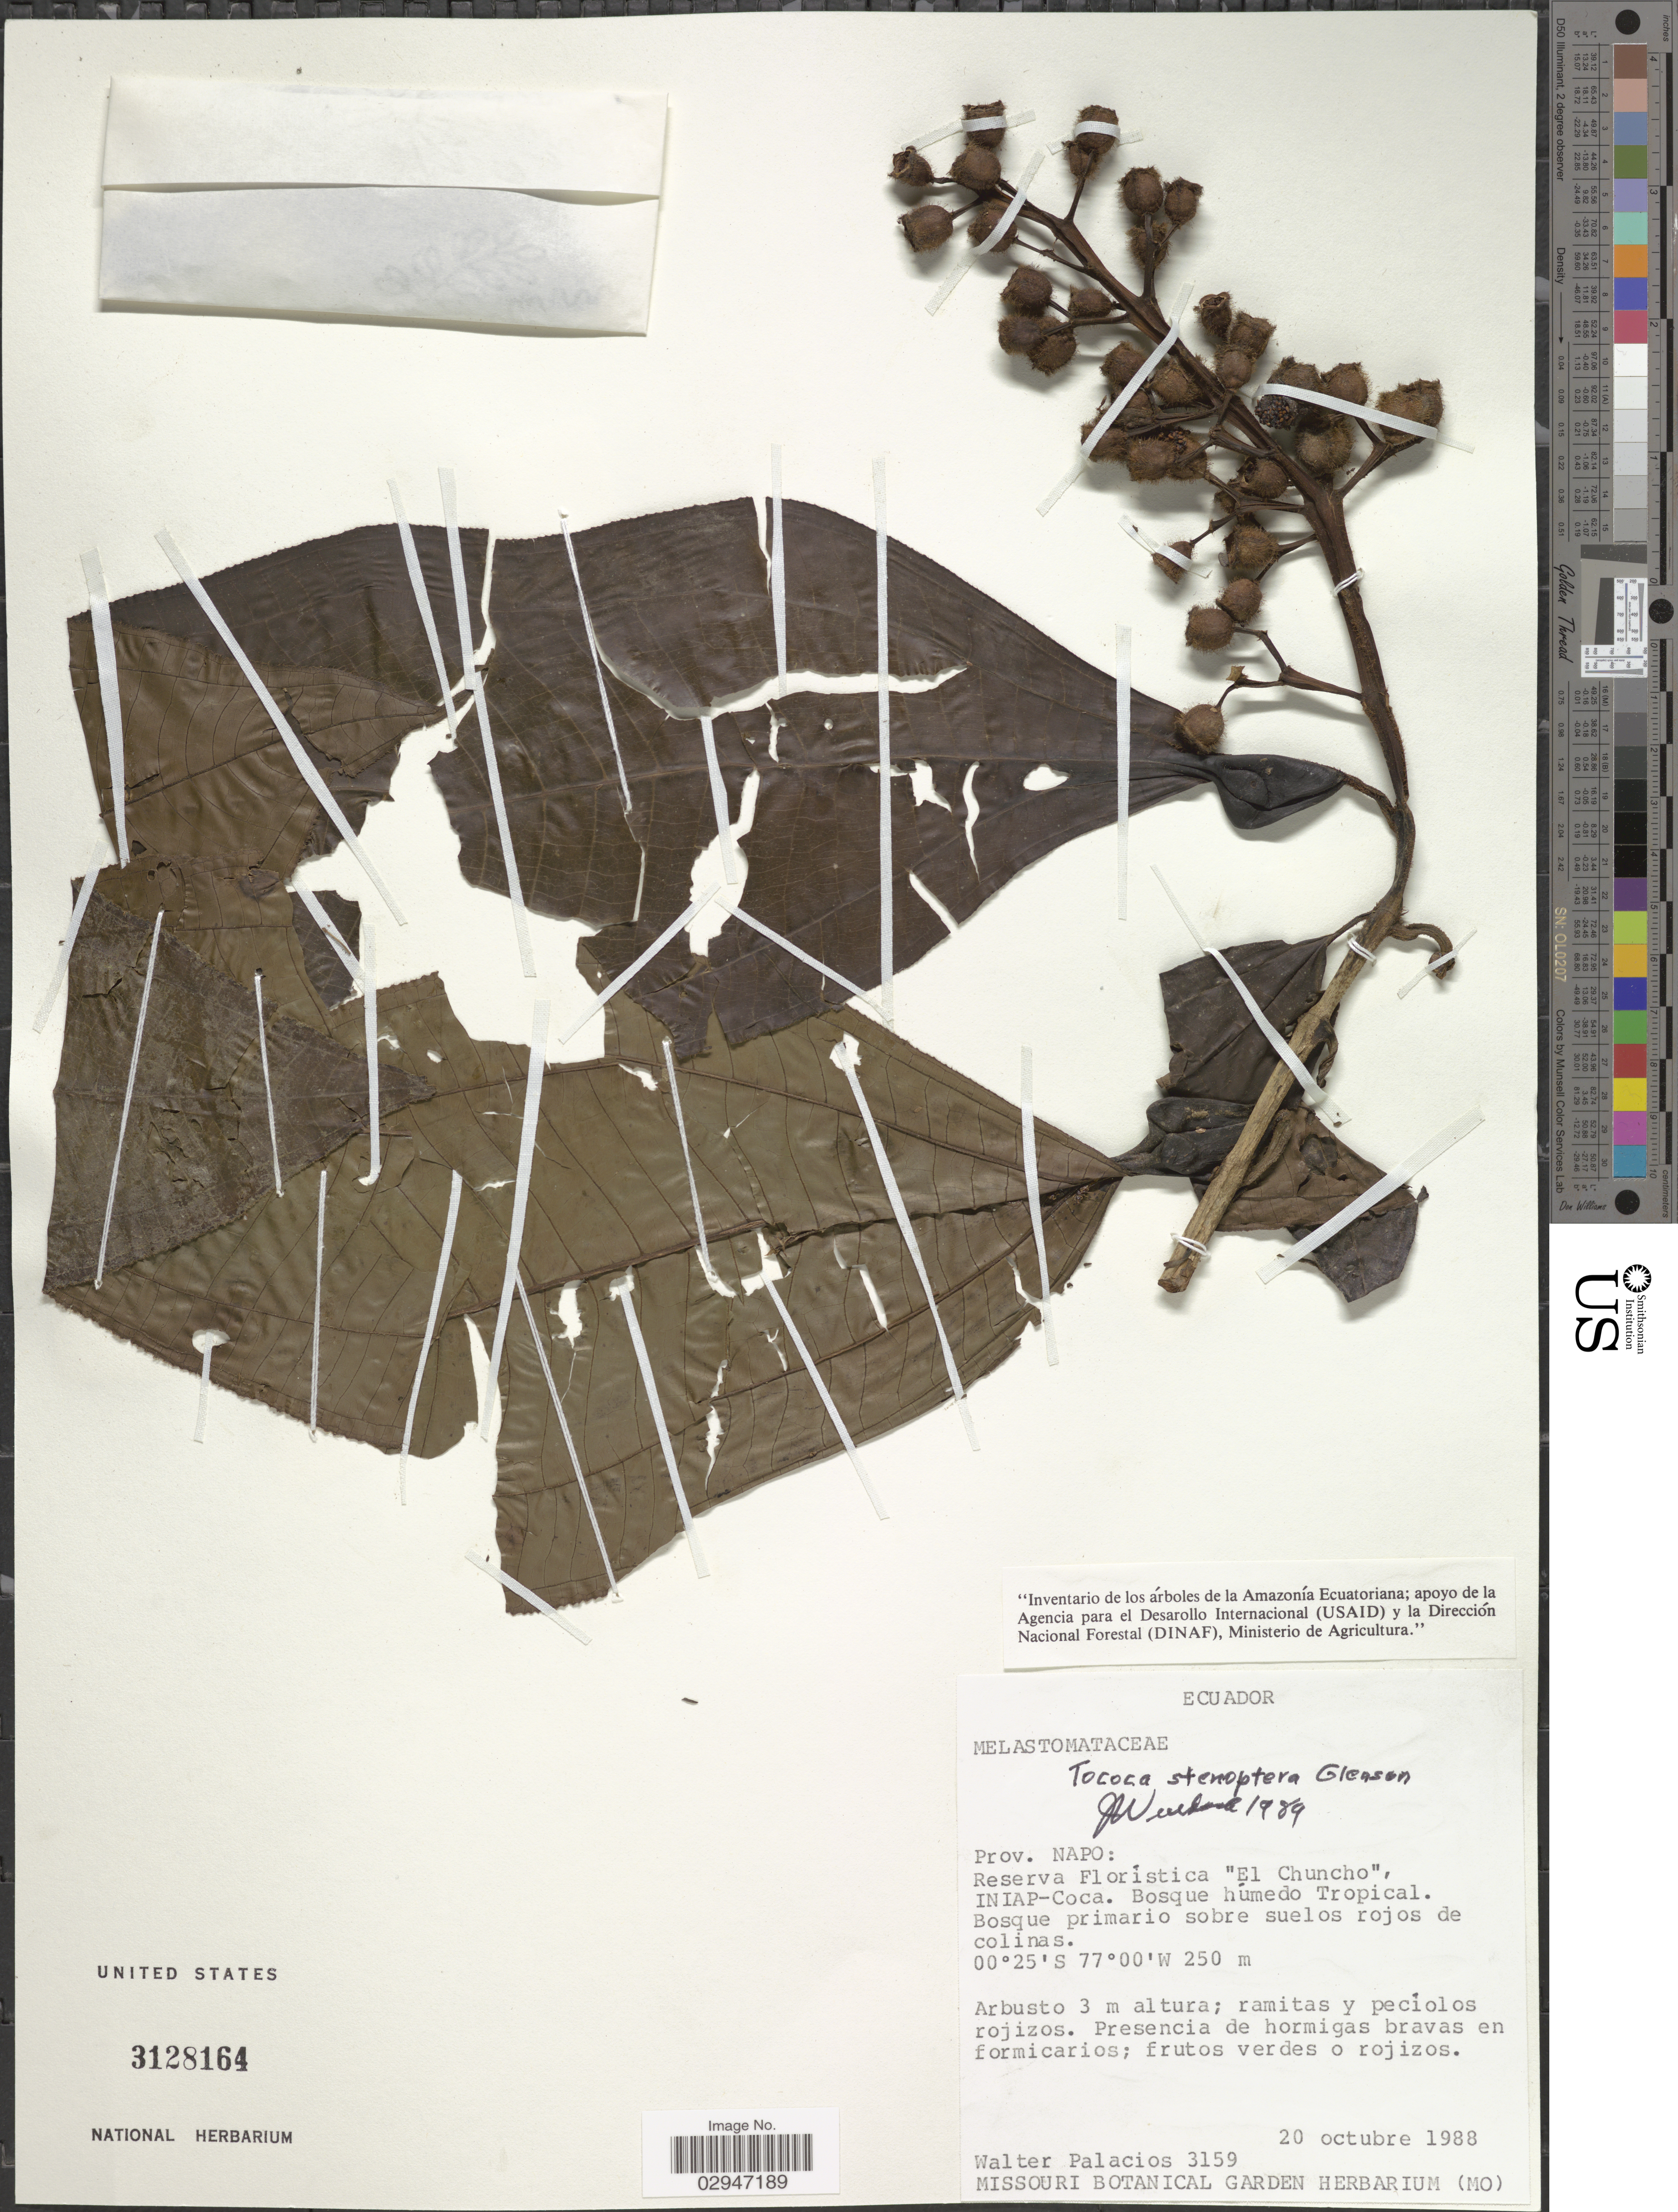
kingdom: Plantae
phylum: Tracheophyta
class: Magnoliopsida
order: Myrtales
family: Melastomataceae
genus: Tococa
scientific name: Tococa stenoptera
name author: Gleason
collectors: W. Palacios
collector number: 3159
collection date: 1988-10-20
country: Ecuador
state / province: Napo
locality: Reserva Florística "El Chuncho", INIAP-Coca.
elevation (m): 250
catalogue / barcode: US 3128164